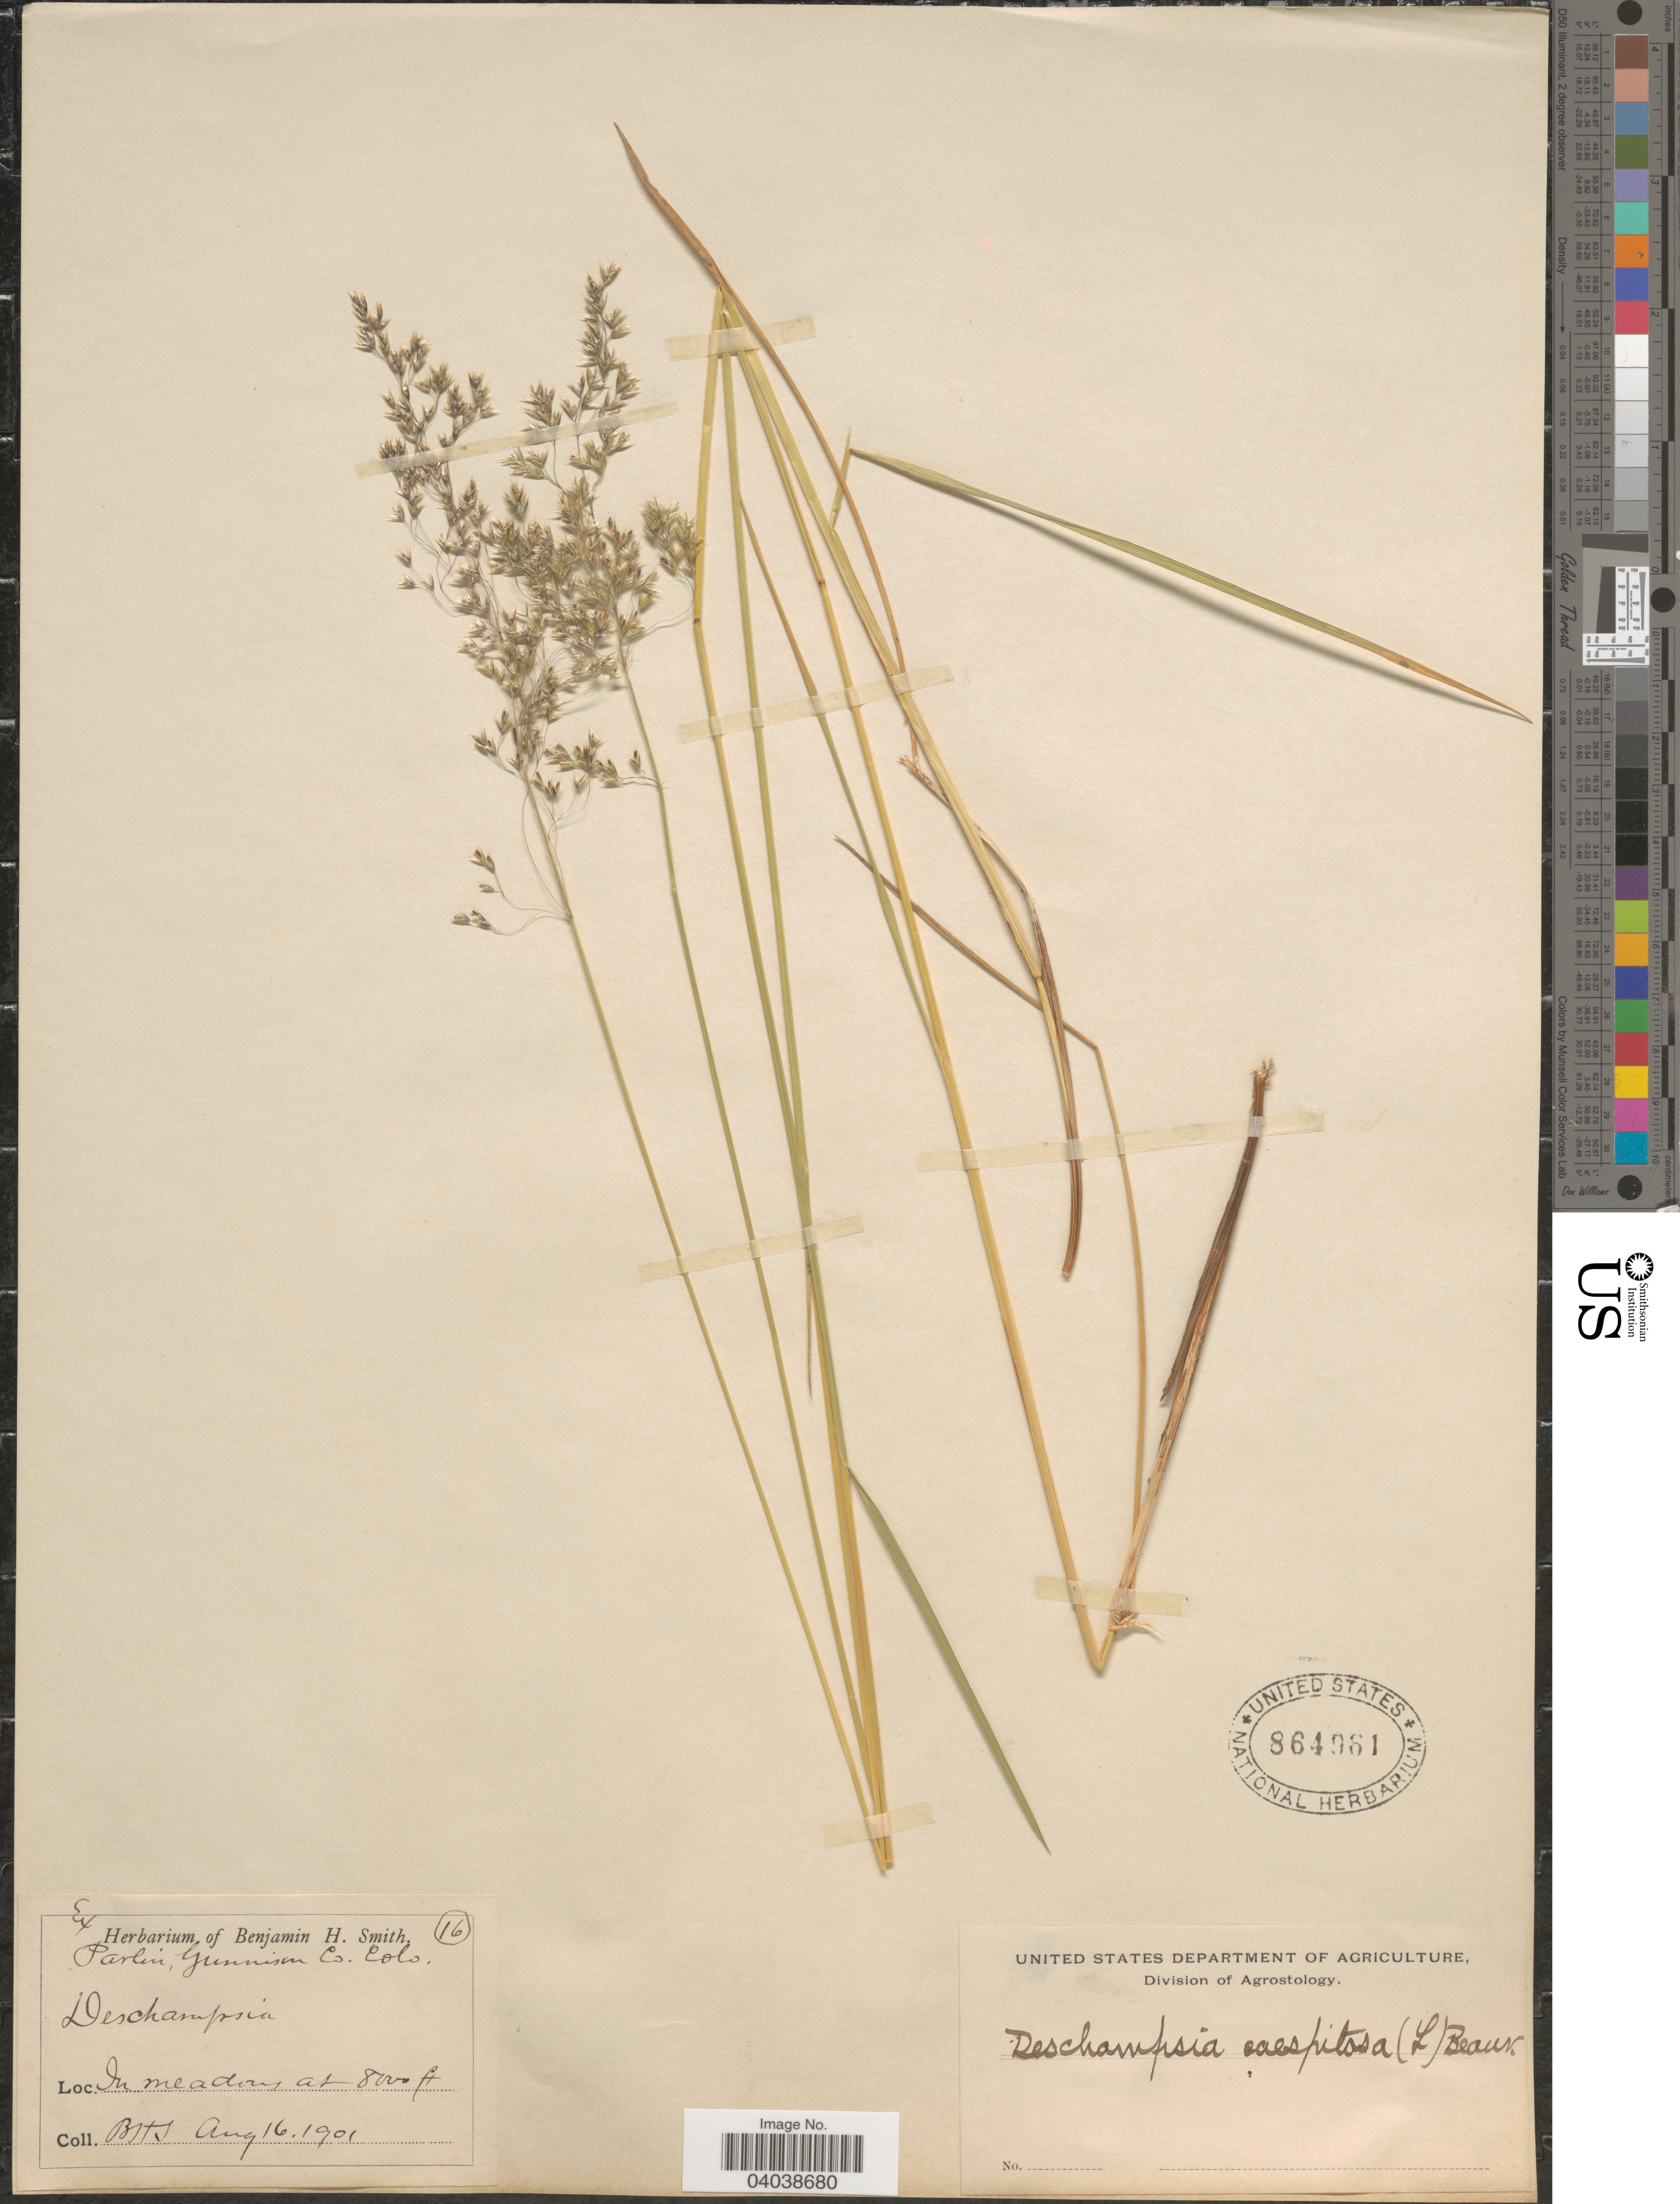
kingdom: Plantae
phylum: Tracheophyta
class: Liliopsida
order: Poales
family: Poaceae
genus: Deschampsia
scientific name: Deschampsia cespitosa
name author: (L.) P. Beauv.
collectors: B. H. Smith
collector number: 16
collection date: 1901-08-16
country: United States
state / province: Colorado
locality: Parlin, Gunnison Co.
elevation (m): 2438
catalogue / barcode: US 864961